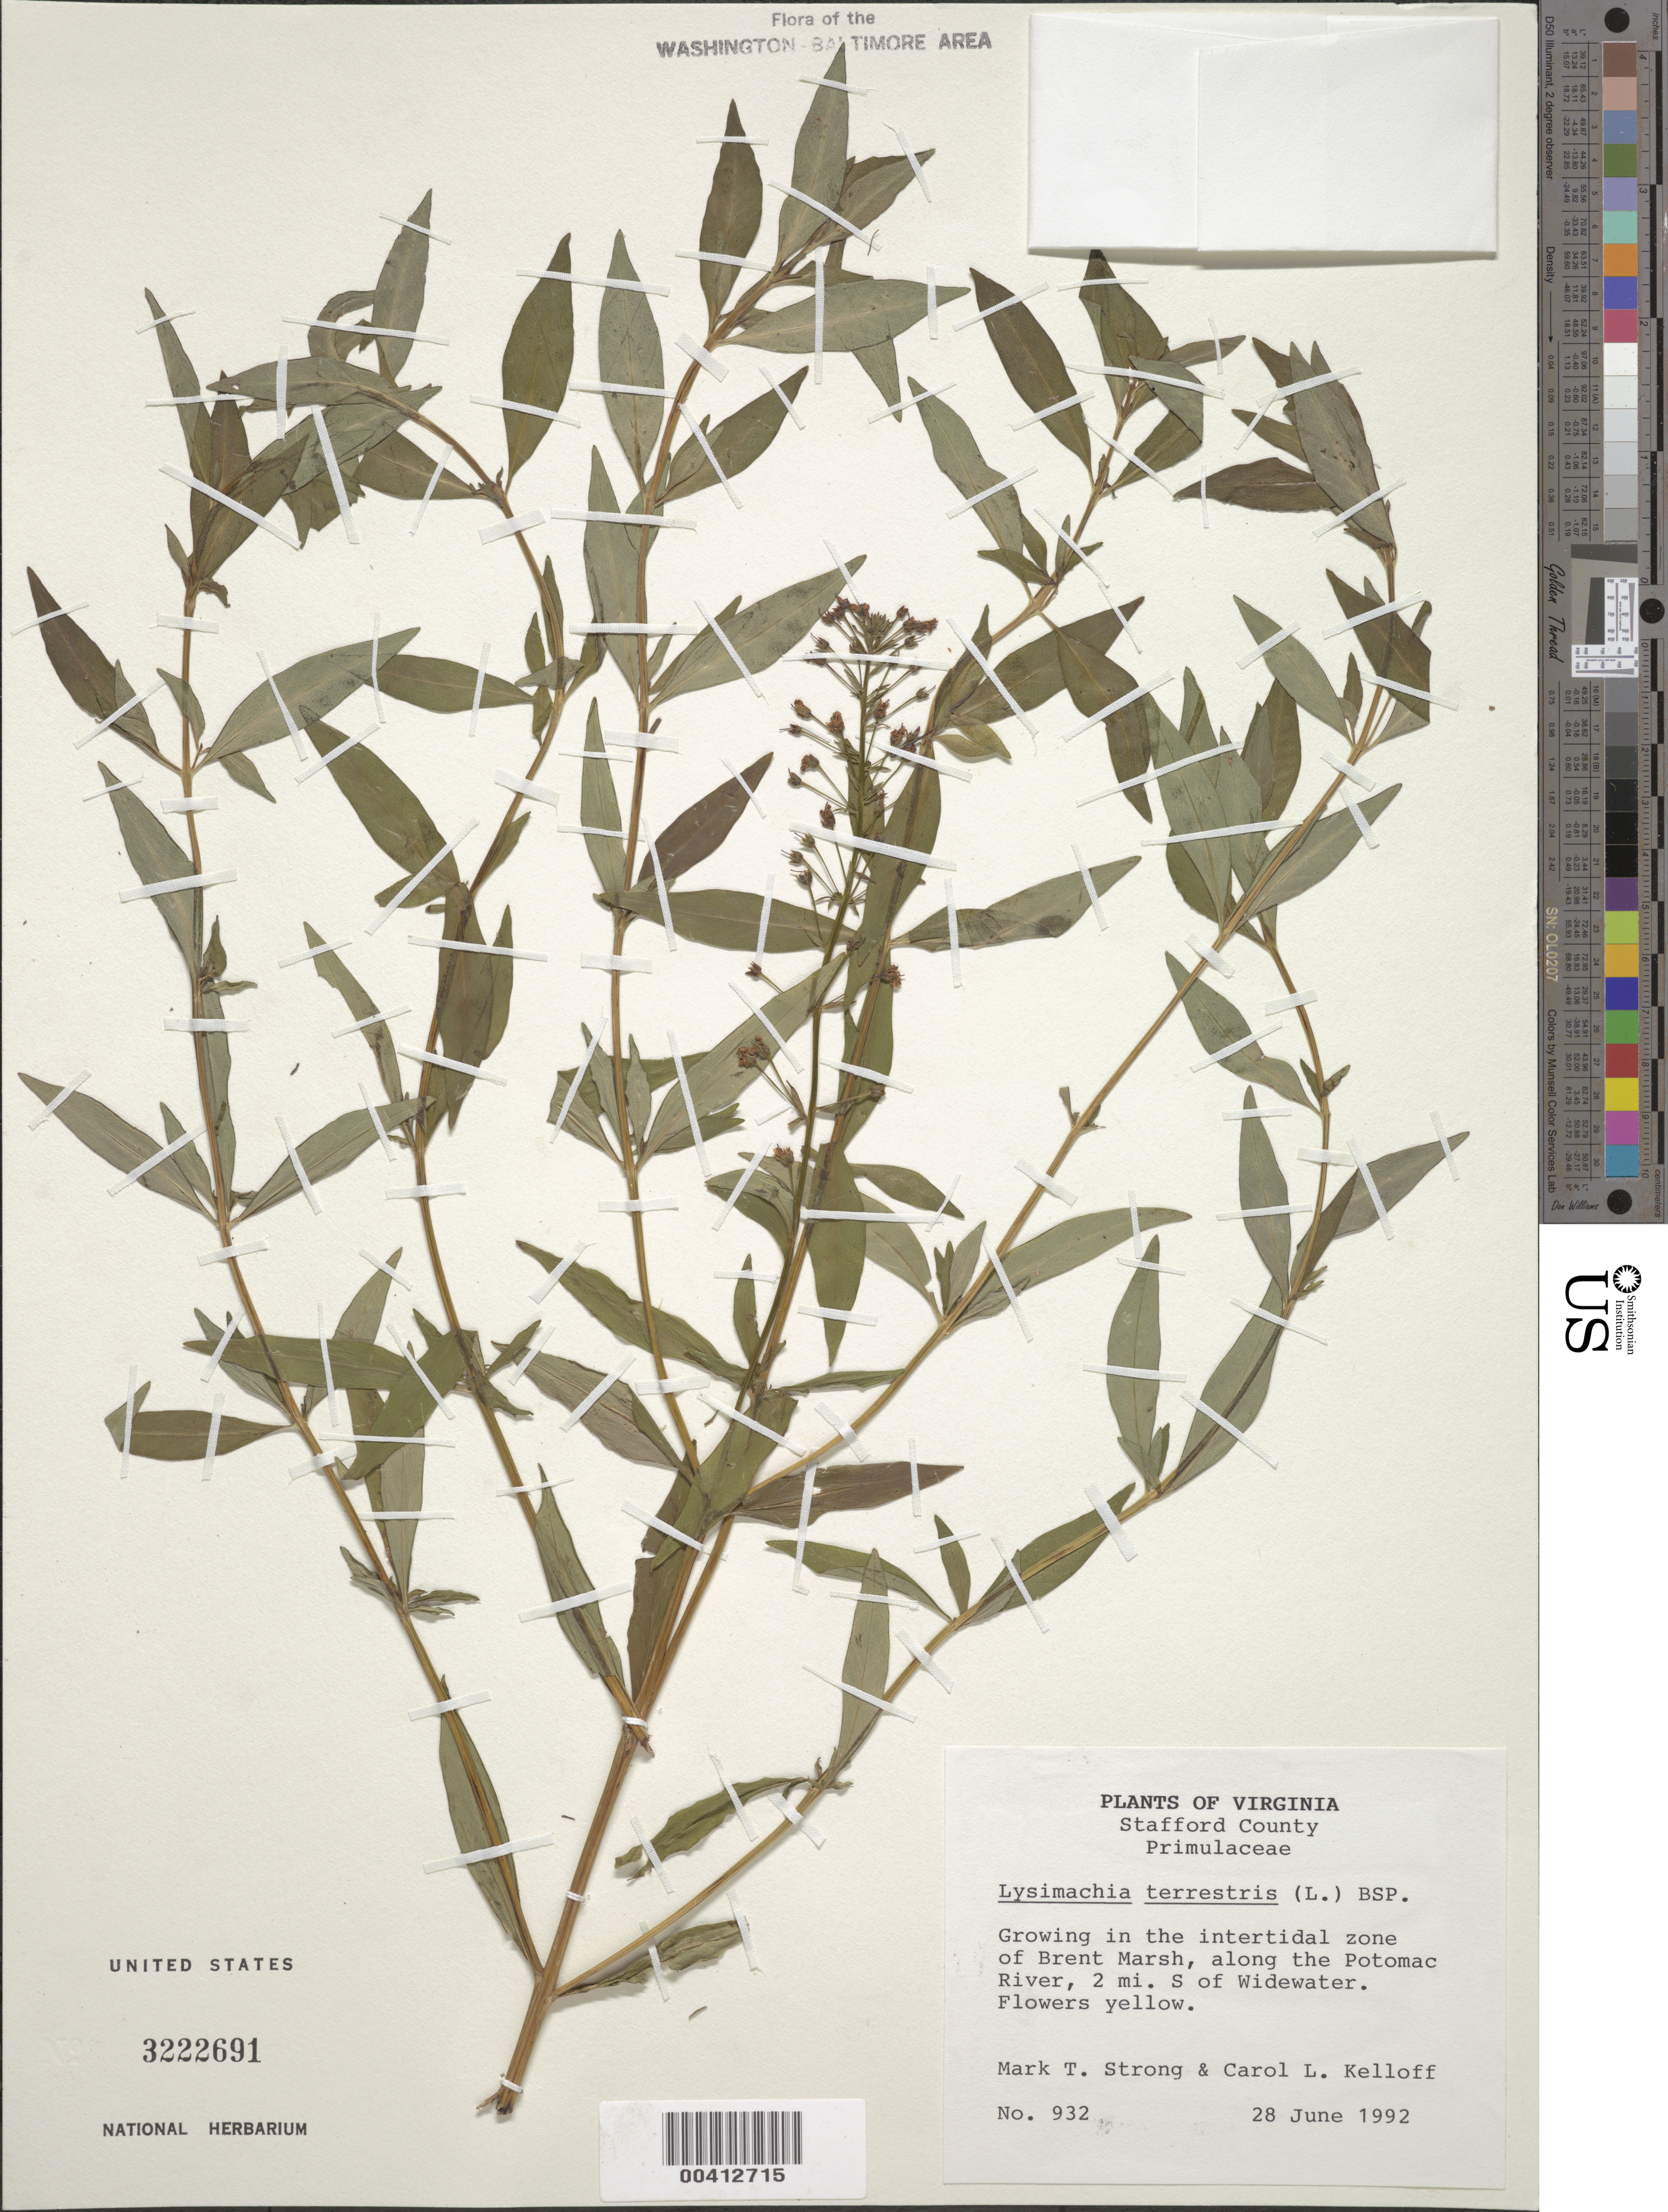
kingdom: Plantae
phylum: Tracheophyta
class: Magnoliopsida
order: Ericales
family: Primulaceae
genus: Lysimachia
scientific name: Lysimachia terrestris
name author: (L.) Britton, Stearns & Poggenb.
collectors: M. T. Strong & C. L. Kelloff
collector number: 932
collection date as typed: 28 Jun 1992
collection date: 1992-06-28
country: United States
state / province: Virginia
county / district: Stafford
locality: S of Widewater, Brent Marsh, along Potomac River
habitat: Intertidal zone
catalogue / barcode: US 3222691